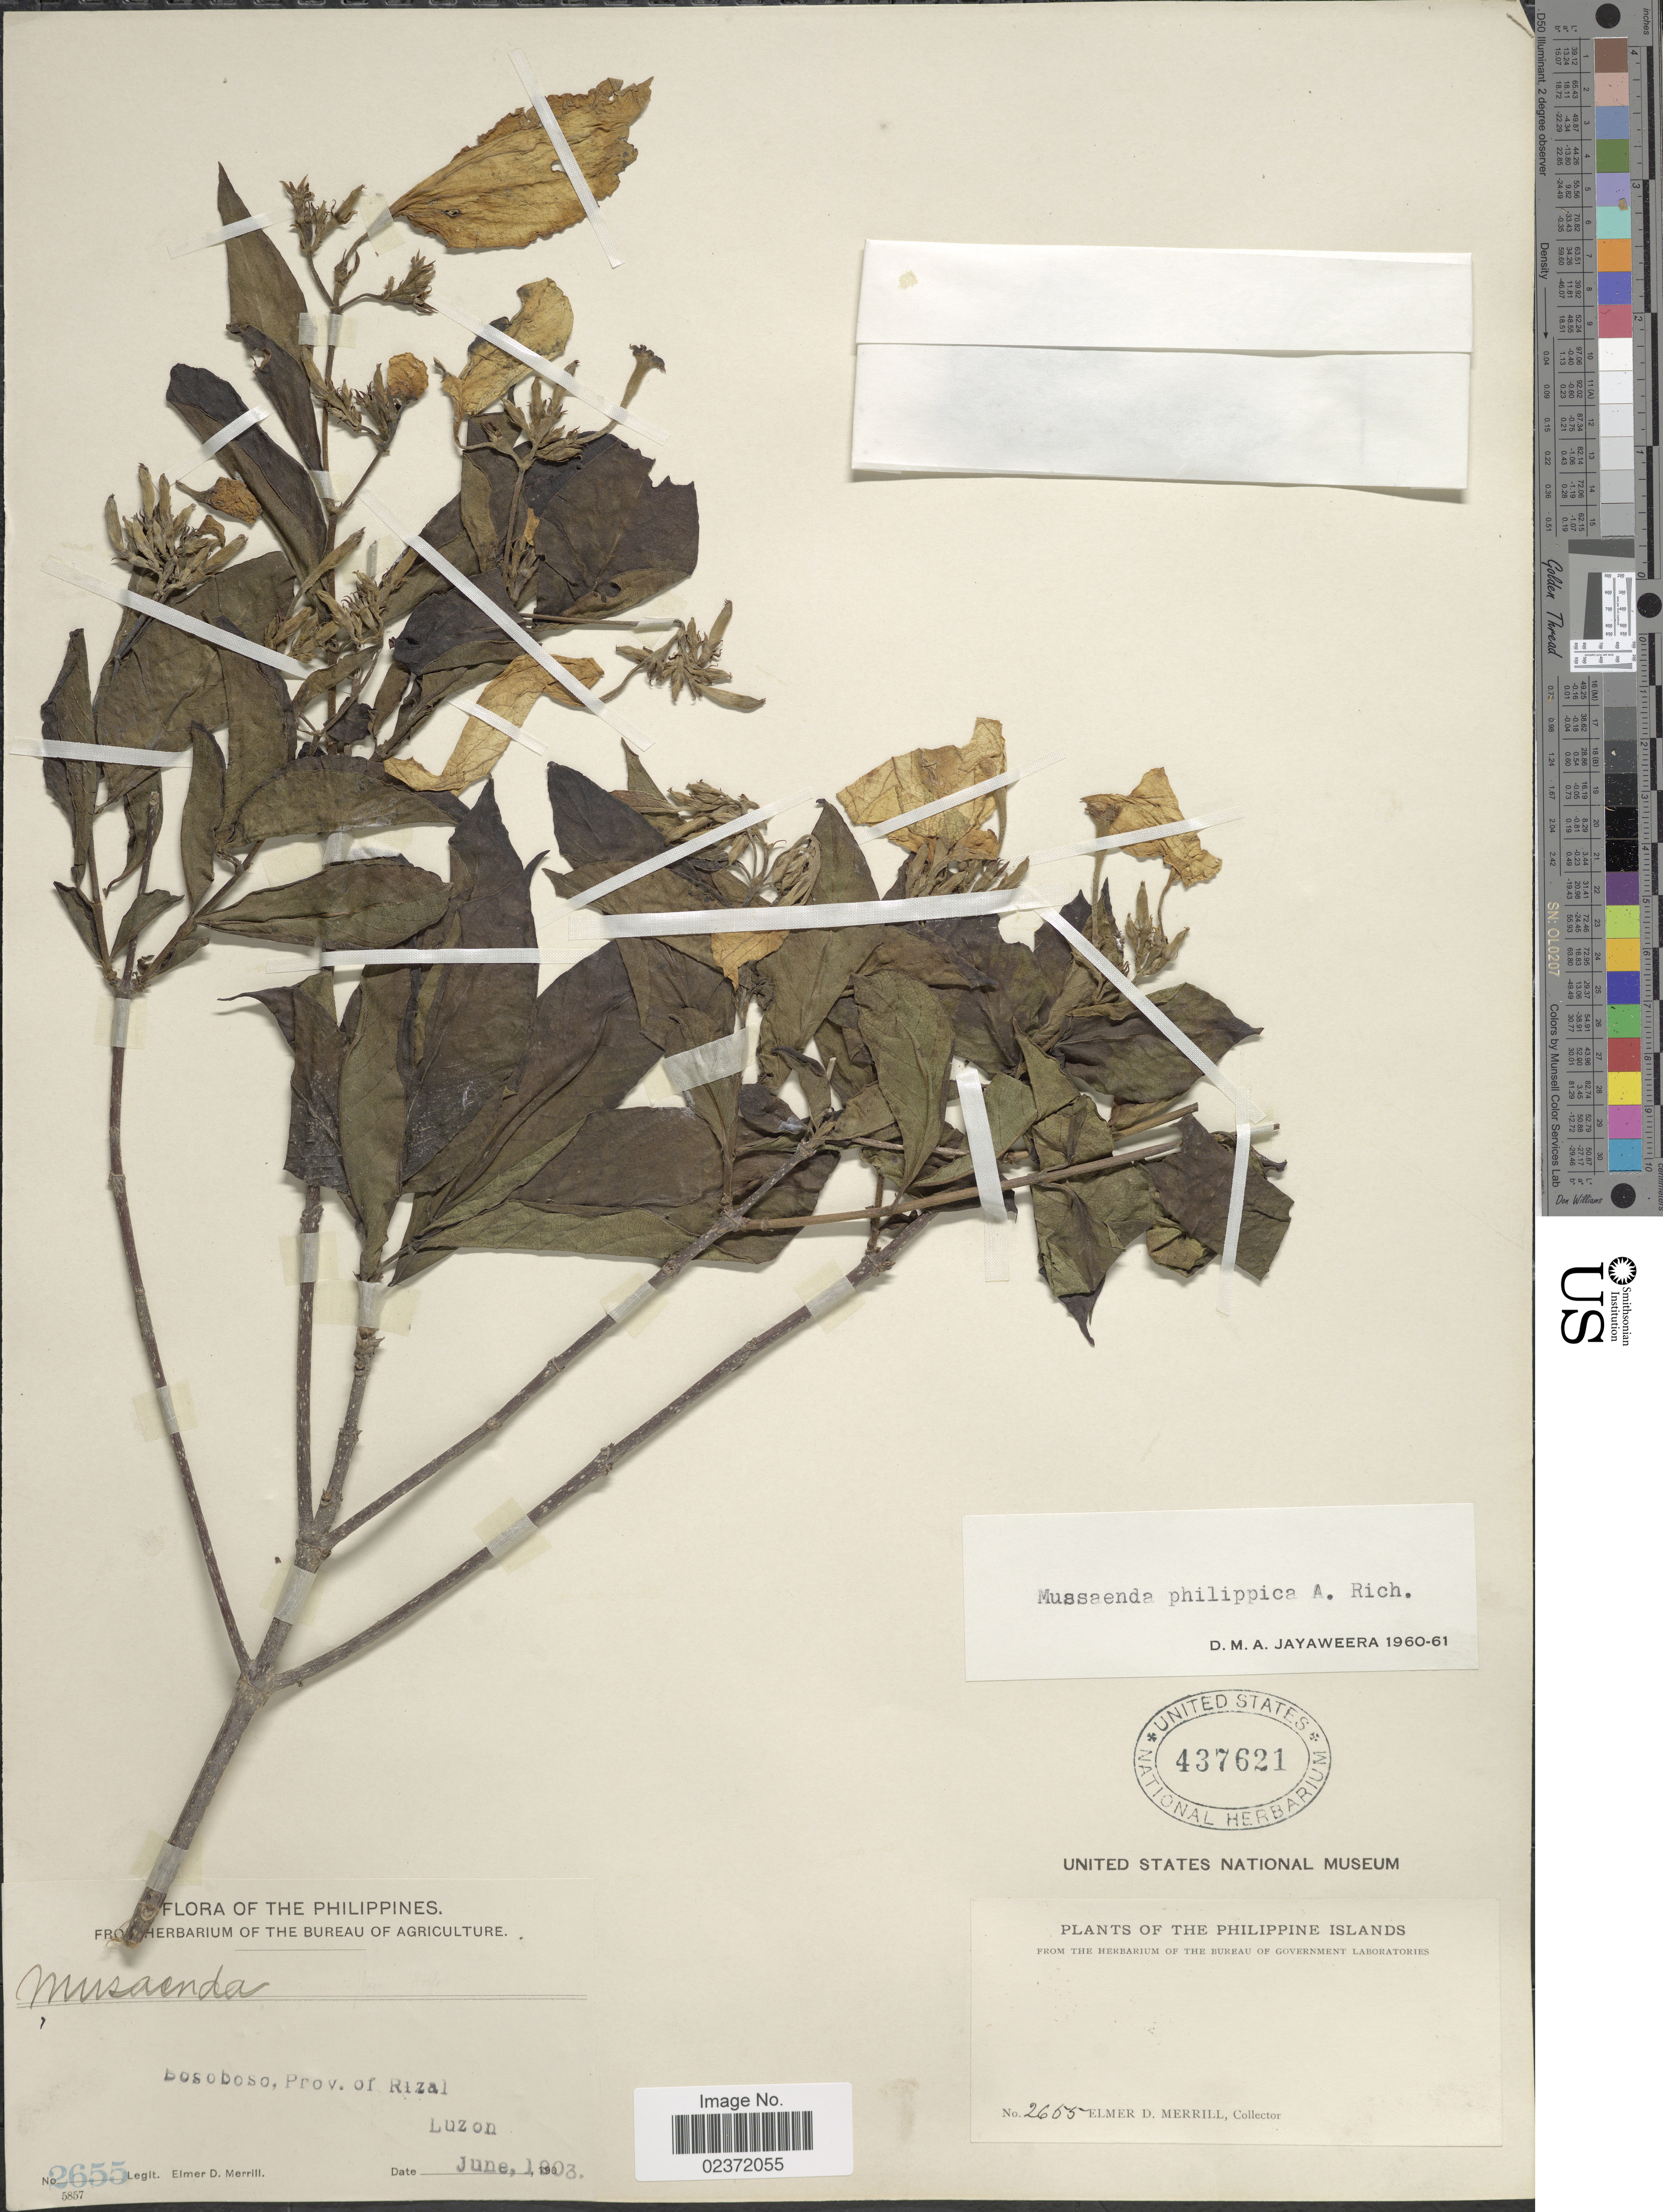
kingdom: Plantae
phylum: Tracheophyta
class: Magnoliopsida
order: Gentianales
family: Rubiaceae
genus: Mussaenda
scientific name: Mussaenda philippica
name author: A. Rich.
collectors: E. D. Merrill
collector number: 2655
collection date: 1903-06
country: Philippines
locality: Bosoboso, Prov. of Rizal, Luzon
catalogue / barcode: US 437621